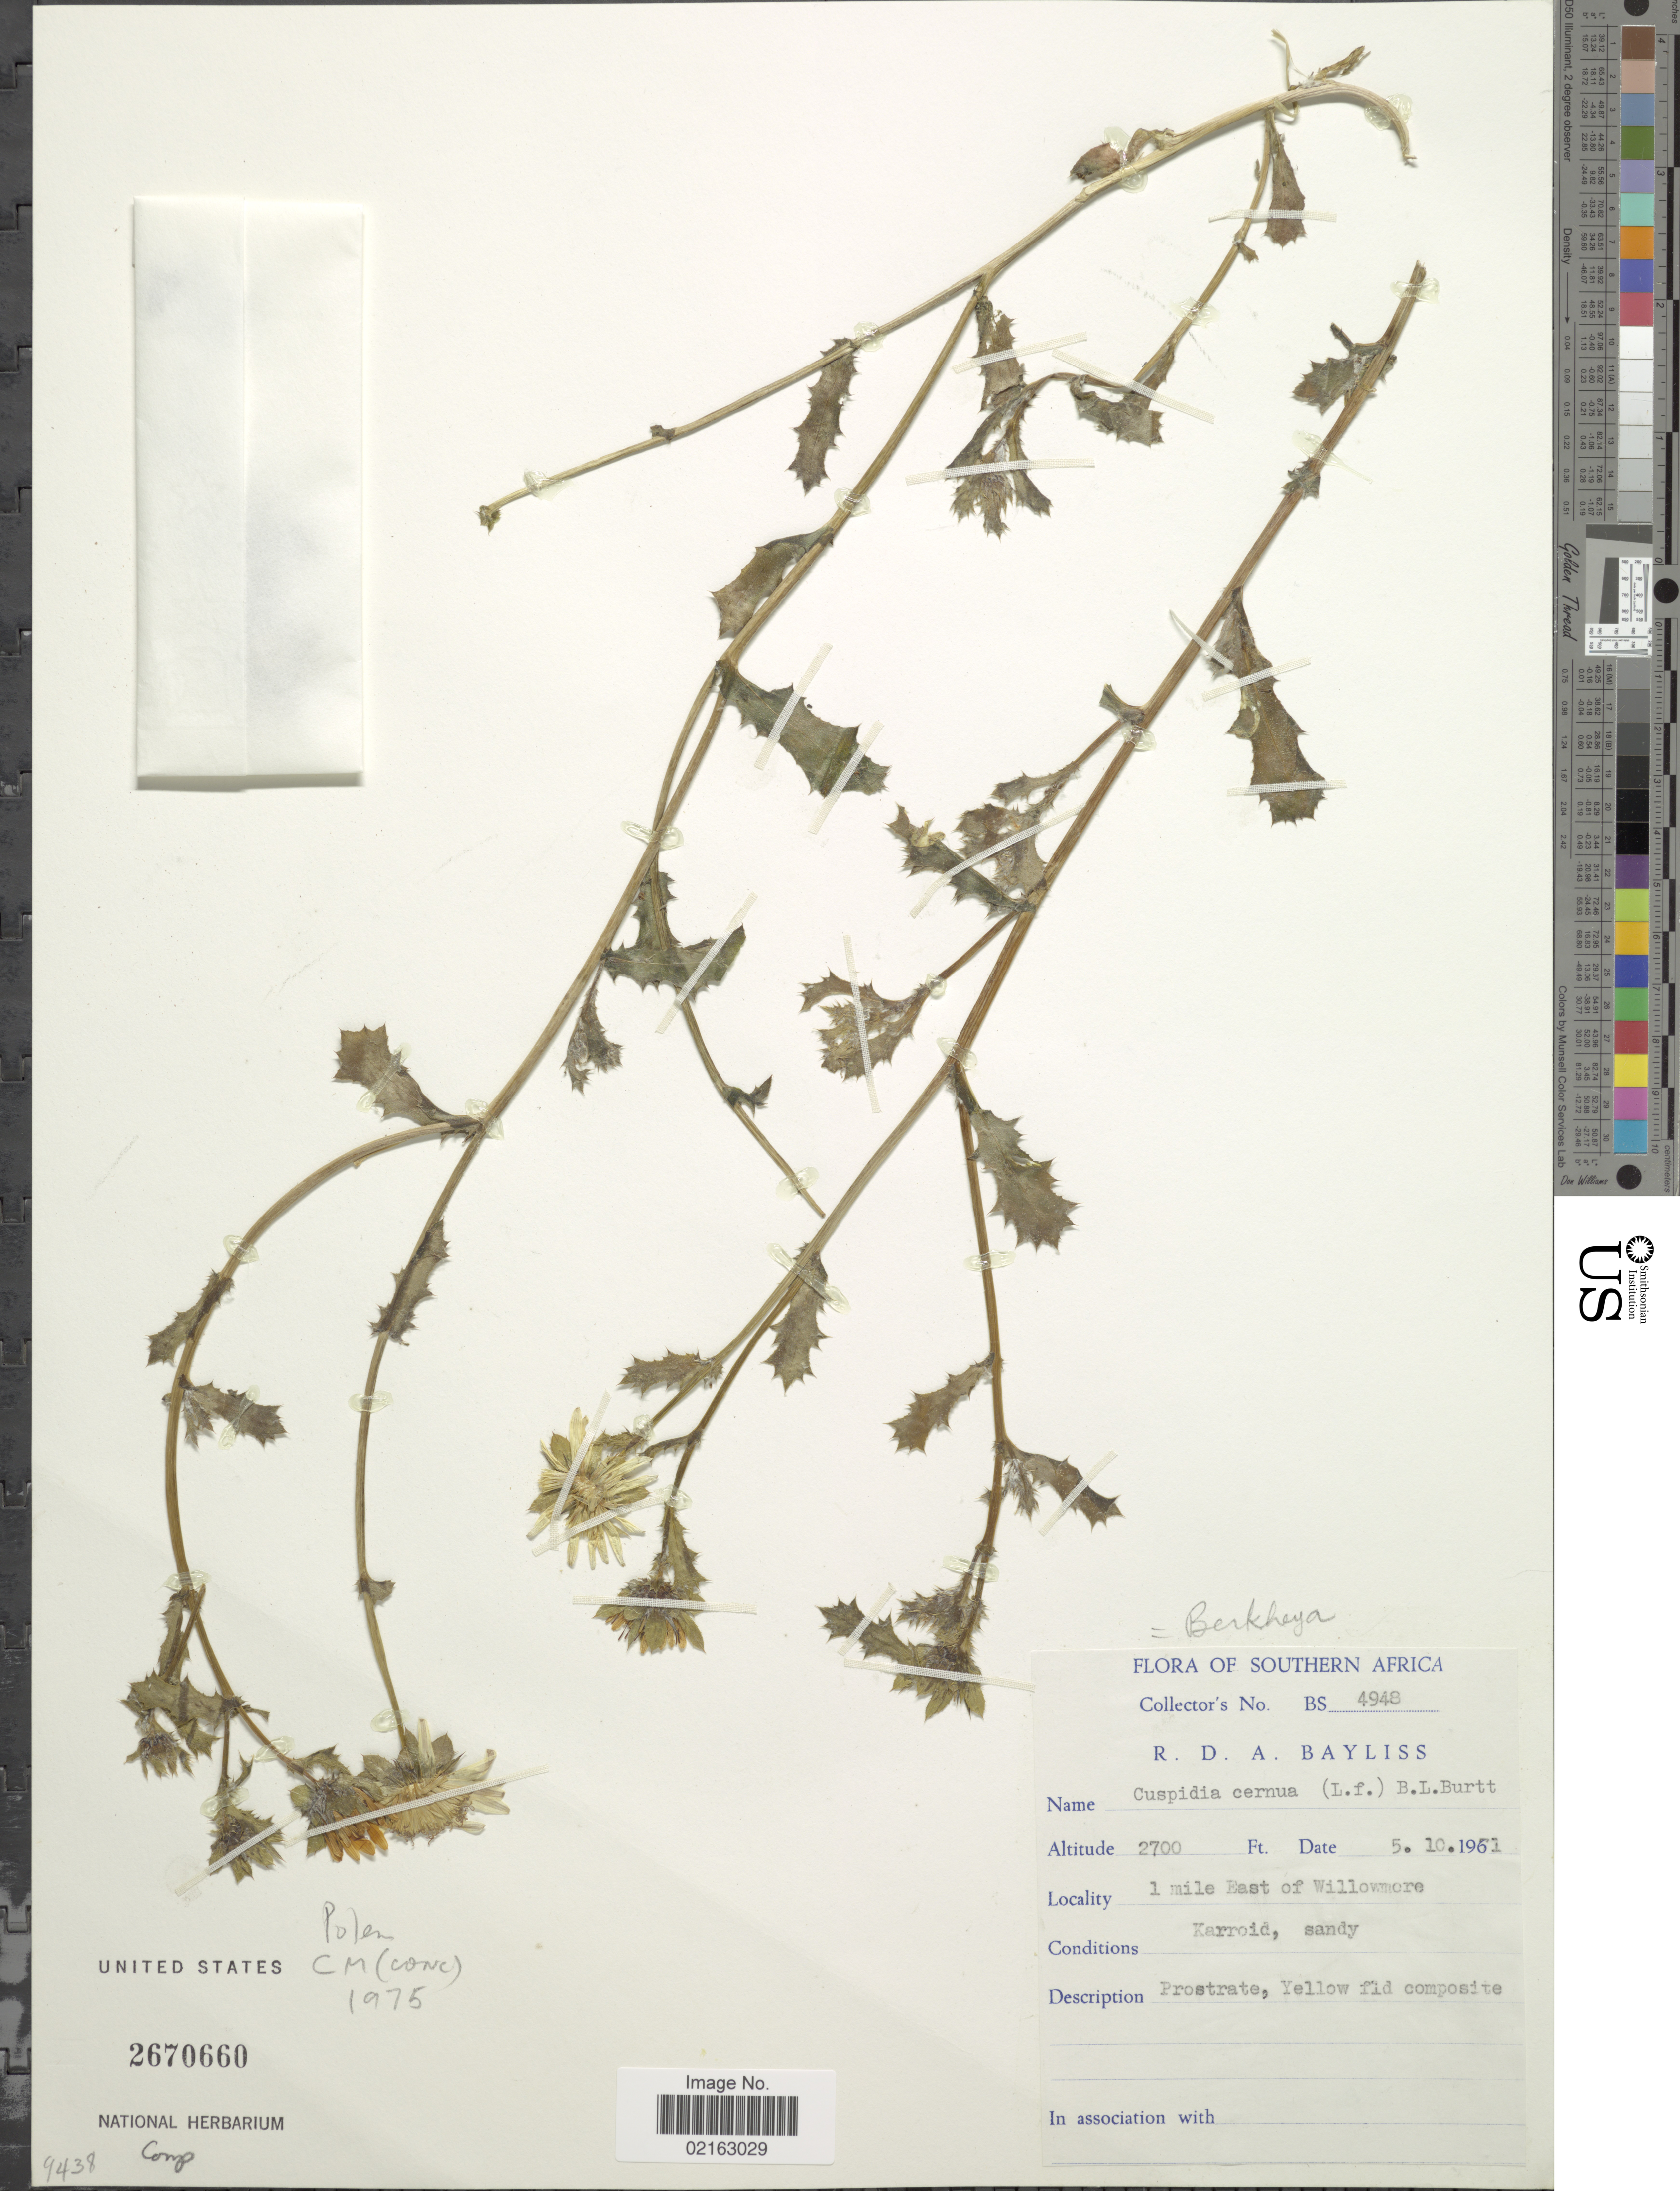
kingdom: Plantae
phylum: Tracheophyta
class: Magnoliopsida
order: Asterales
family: Asteraceae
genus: Cuspidia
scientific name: Cuspidia cernua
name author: (L. f.) B.L. Burtt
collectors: R. Bayliss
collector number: BS 4948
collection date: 1951-10-05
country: South Africa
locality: Southern Africa. 1 mile East of Willowmore.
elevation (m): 823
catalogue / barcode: US 2670660